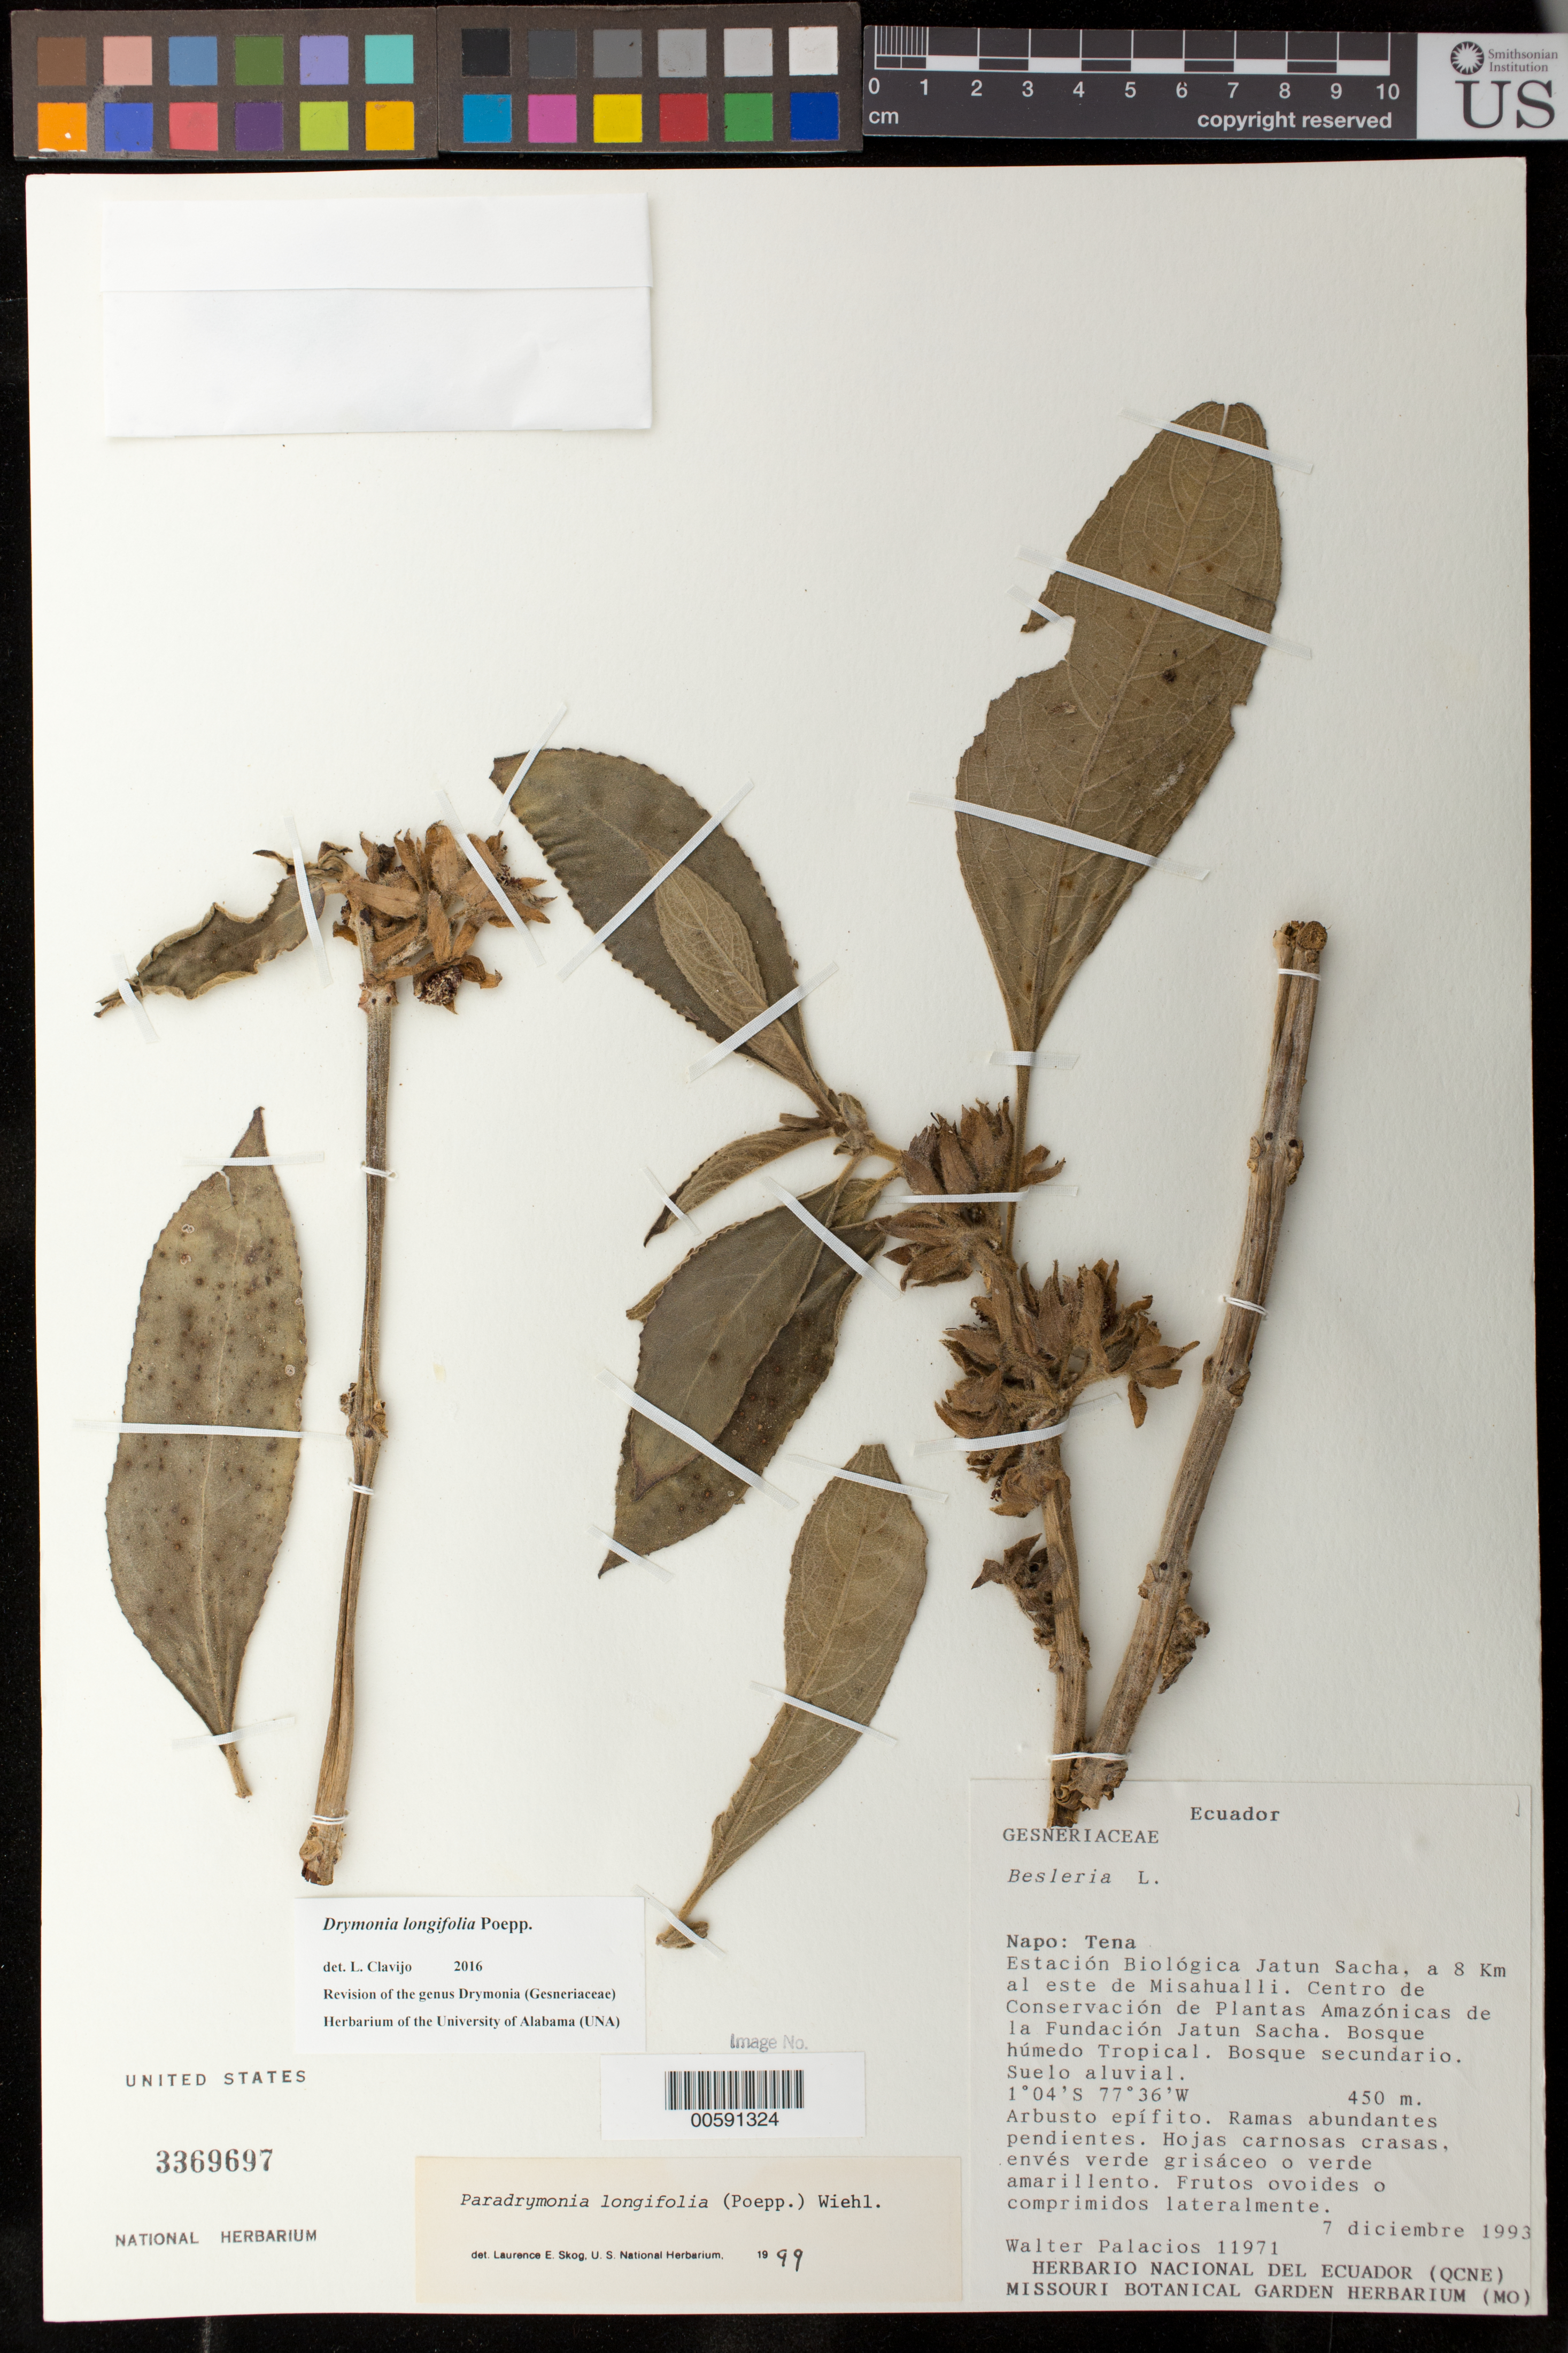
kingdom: Plantae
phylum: Tracheophyta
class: Magnoliopsida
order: Lamiales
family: Gesneriaceae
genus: Drymonia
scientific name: Drymonia longifolia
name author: Poepp.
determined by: Clavijo, L.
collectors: W. Palacios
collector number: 11971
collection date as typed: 07 Dec 1993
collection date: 1993-12-07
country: Ecuador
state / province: Napo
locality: Tena. Estación Biológica Jatun Sacha, a 8 km al este de Misahualli; Centro de Conservación de Plantas Amazónicas de la Fundación Jatun Sacha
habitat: Bosque húmedo tropical; bosque secundario, suelo aluvial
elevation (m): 450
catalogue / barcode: US 3369697